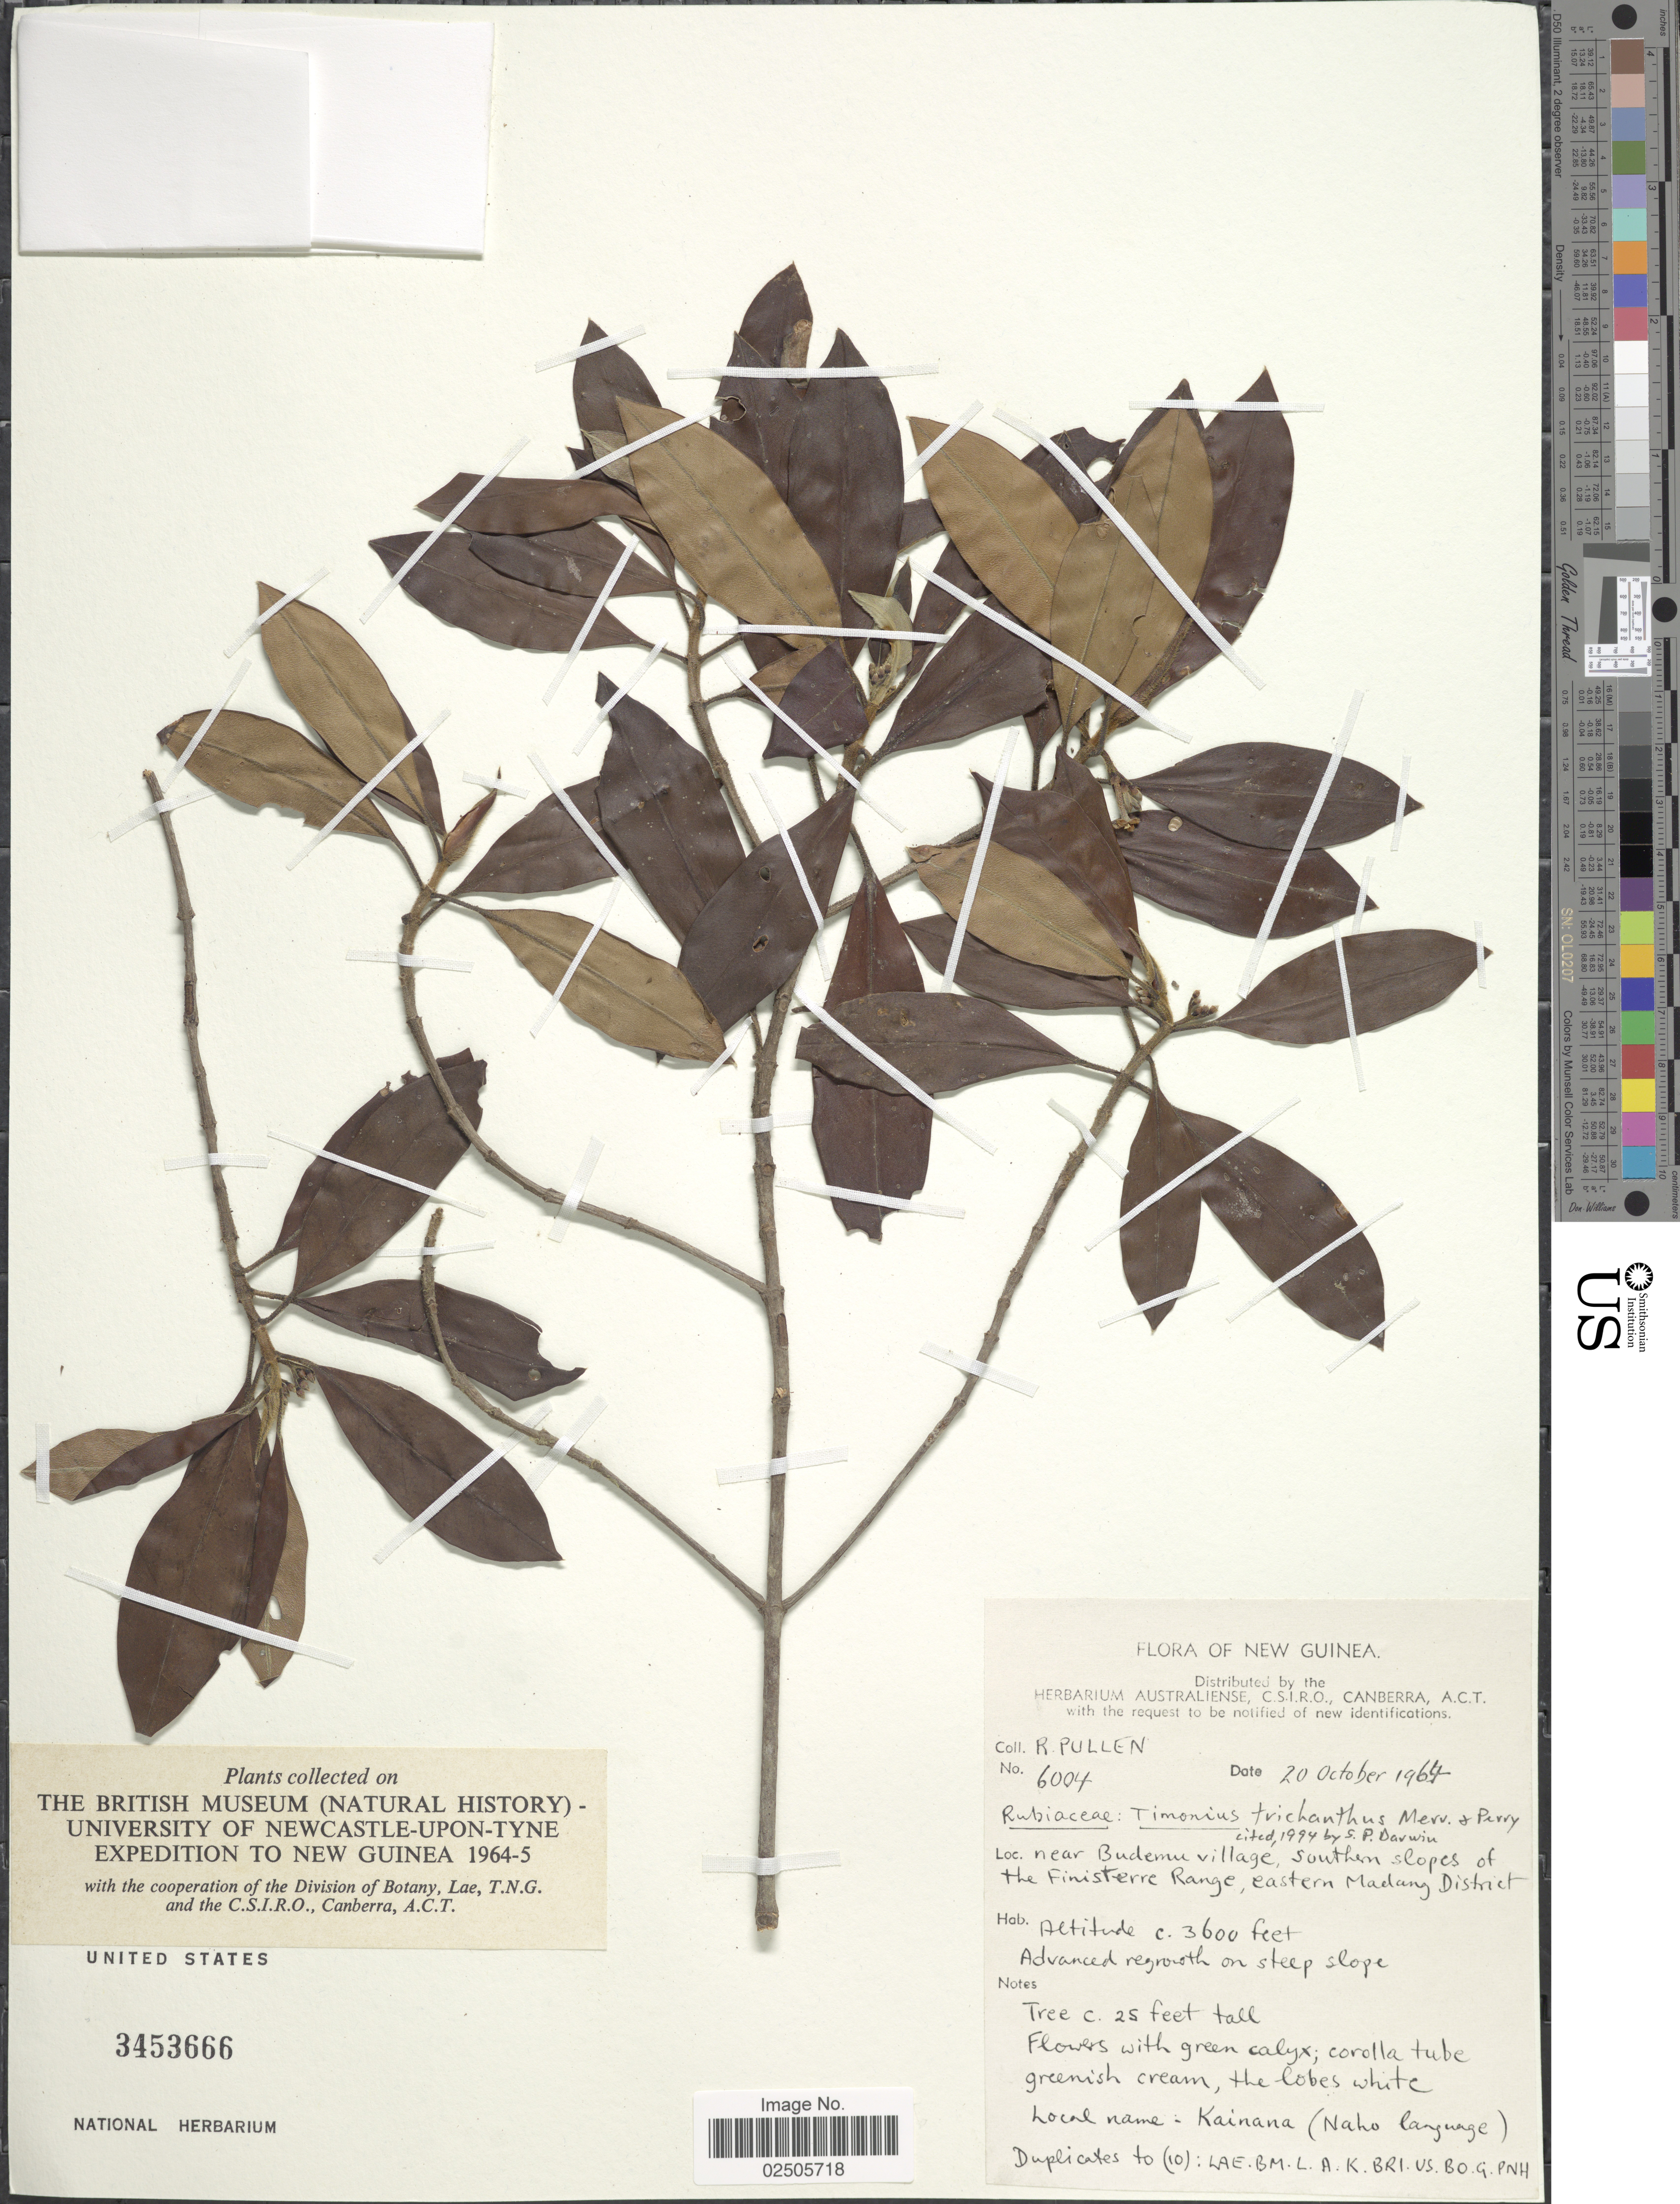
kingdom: Plantae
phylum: Tracheophyta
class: Magnoliopsida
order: Gentianales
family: Rubiaceae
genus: Timonius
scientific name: Timonius trichanthus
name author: Merr. & L.M. Perry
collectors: R. Pullen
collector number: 6004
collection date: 1964-10-20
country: Papua New Guinea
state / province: Madang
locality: New Guinea, Near Budemu Village, southern slopes of the Finisterre Range, Eastern Madang District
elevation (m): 1097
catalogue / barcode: US 3453666